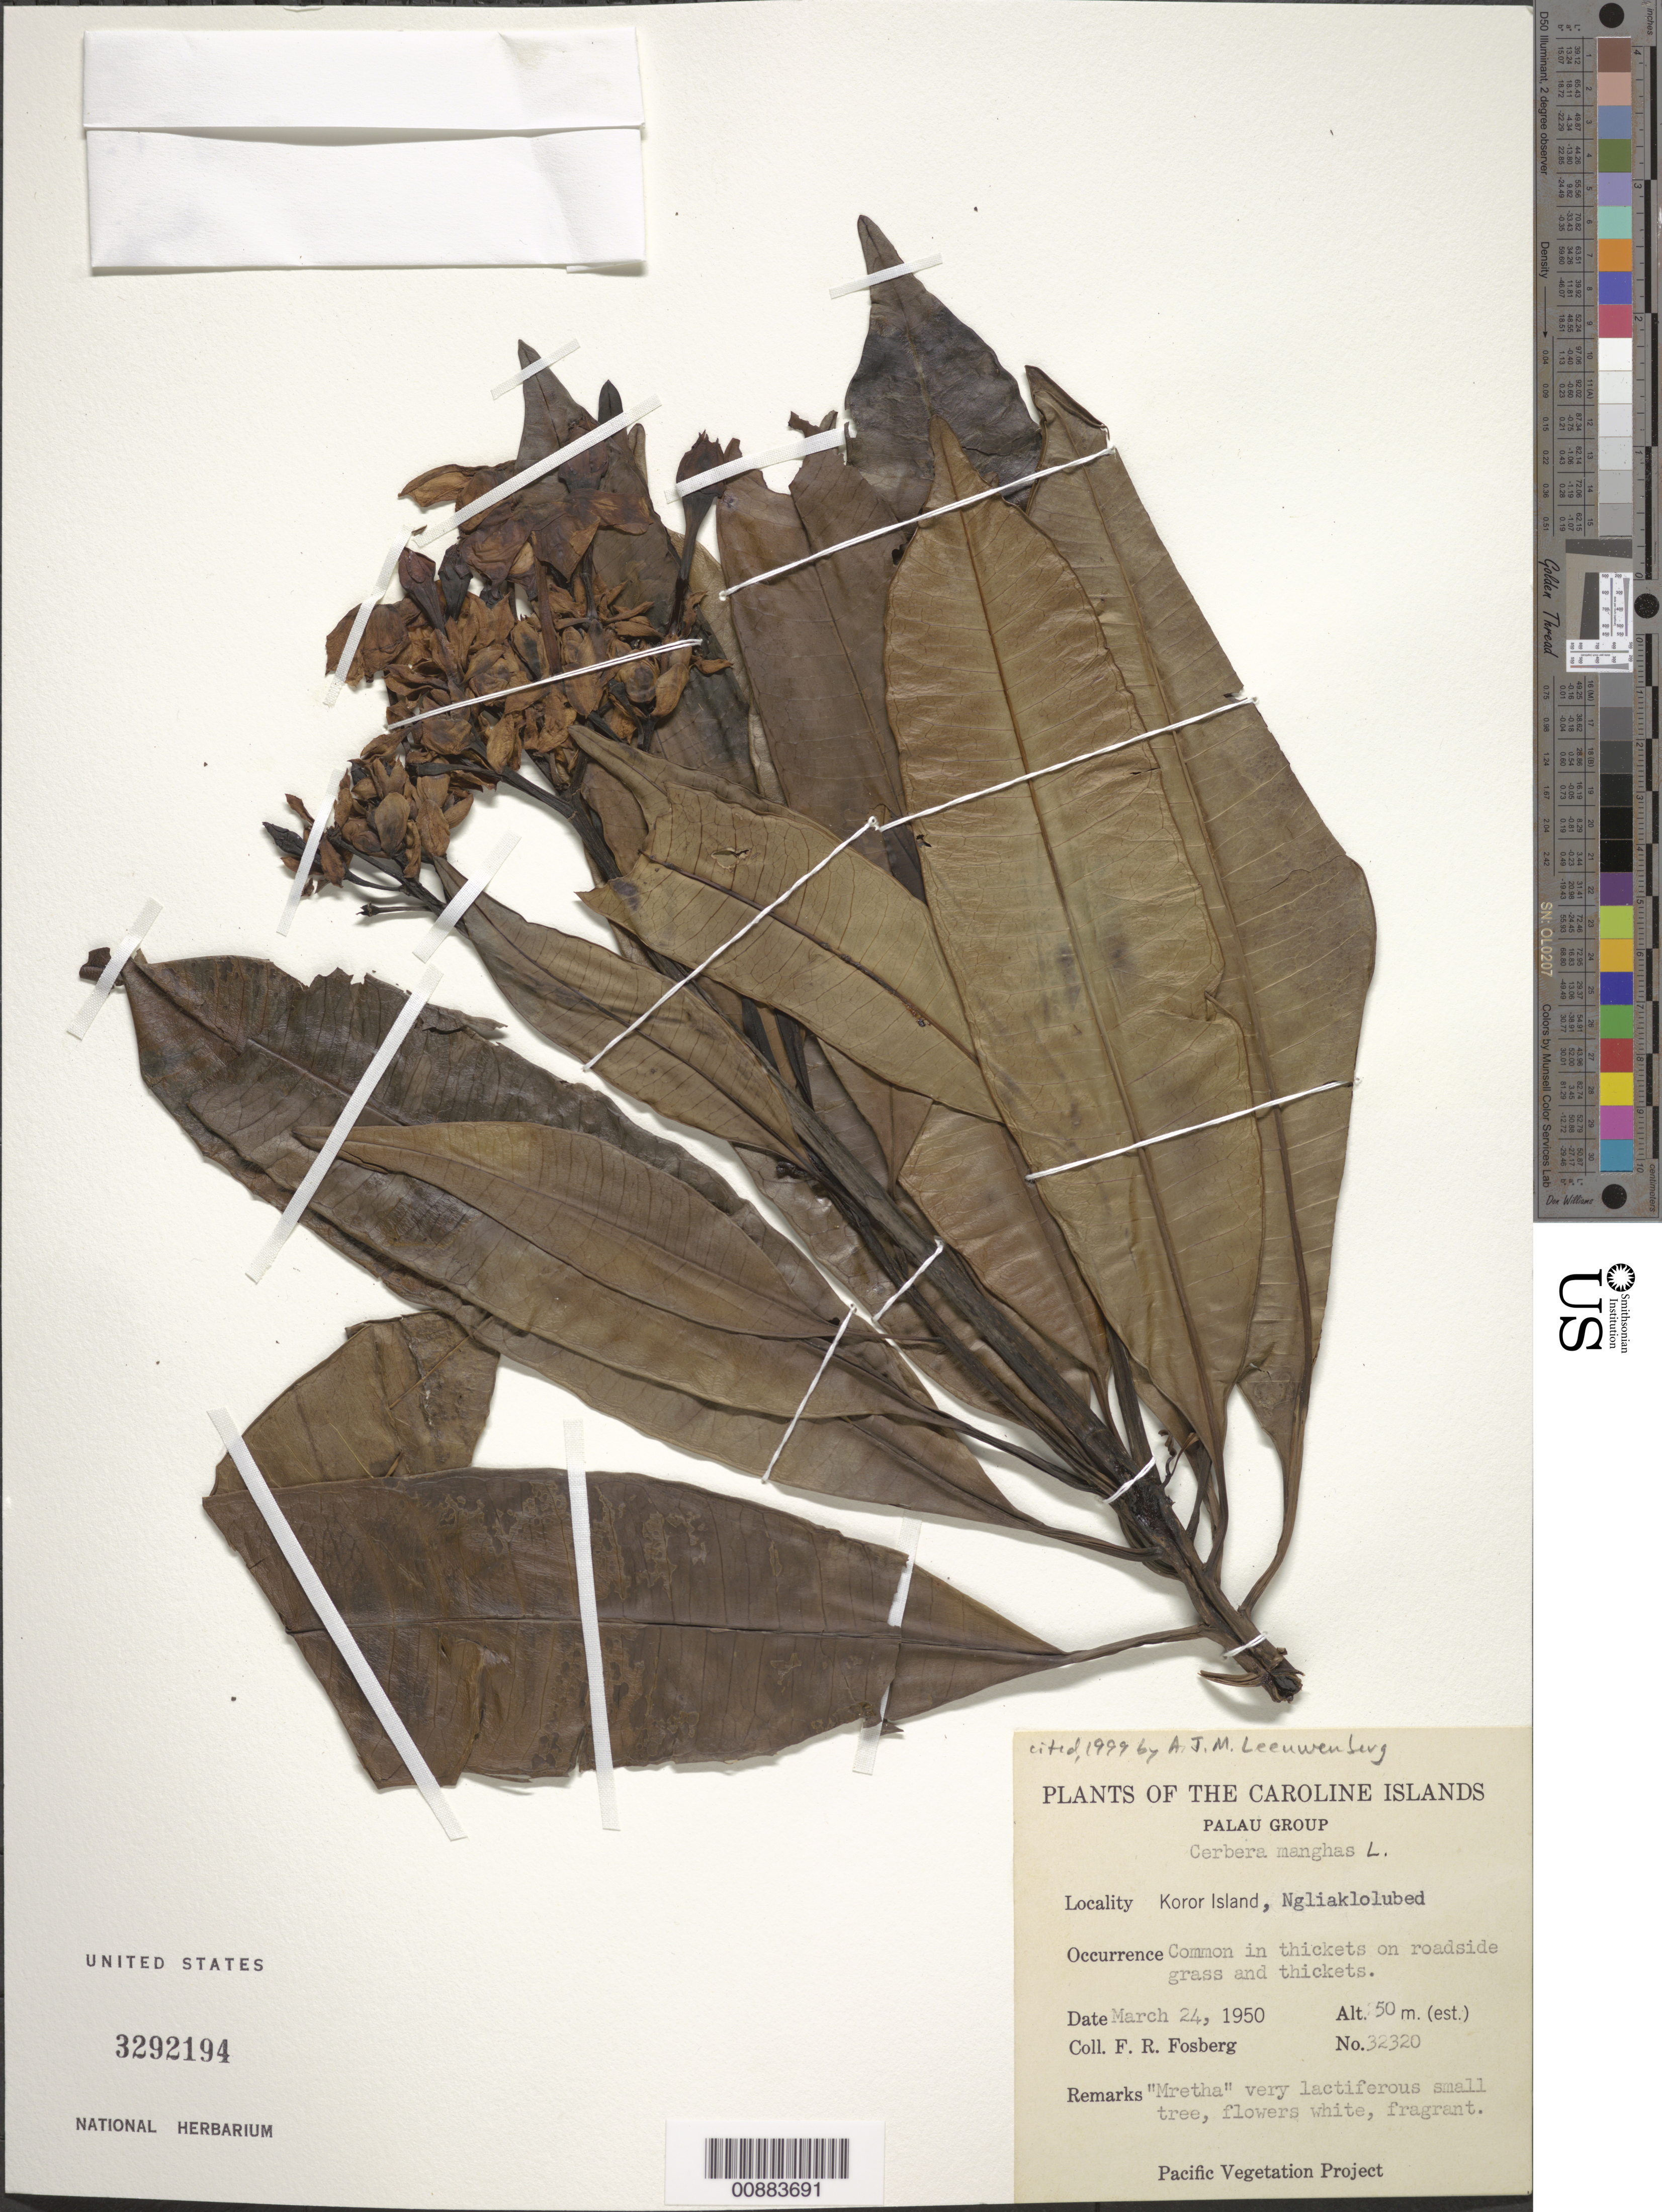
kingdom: Plantae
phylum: Tracheophyta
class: Magnoliopsida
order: Gentianales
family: Apocynaceae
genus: Cerbera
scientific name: Cerbera manghas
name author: L.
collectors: F. R. Fosberg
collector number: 32320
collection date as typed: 24 Mar 1950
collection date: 1950-03-24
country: Palau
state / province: Koror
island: Oreor (Koror)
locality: Ngliaklolubed.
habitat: Common in thickets on roadside grass and thickets.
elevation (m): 50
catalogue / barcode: US 3292194